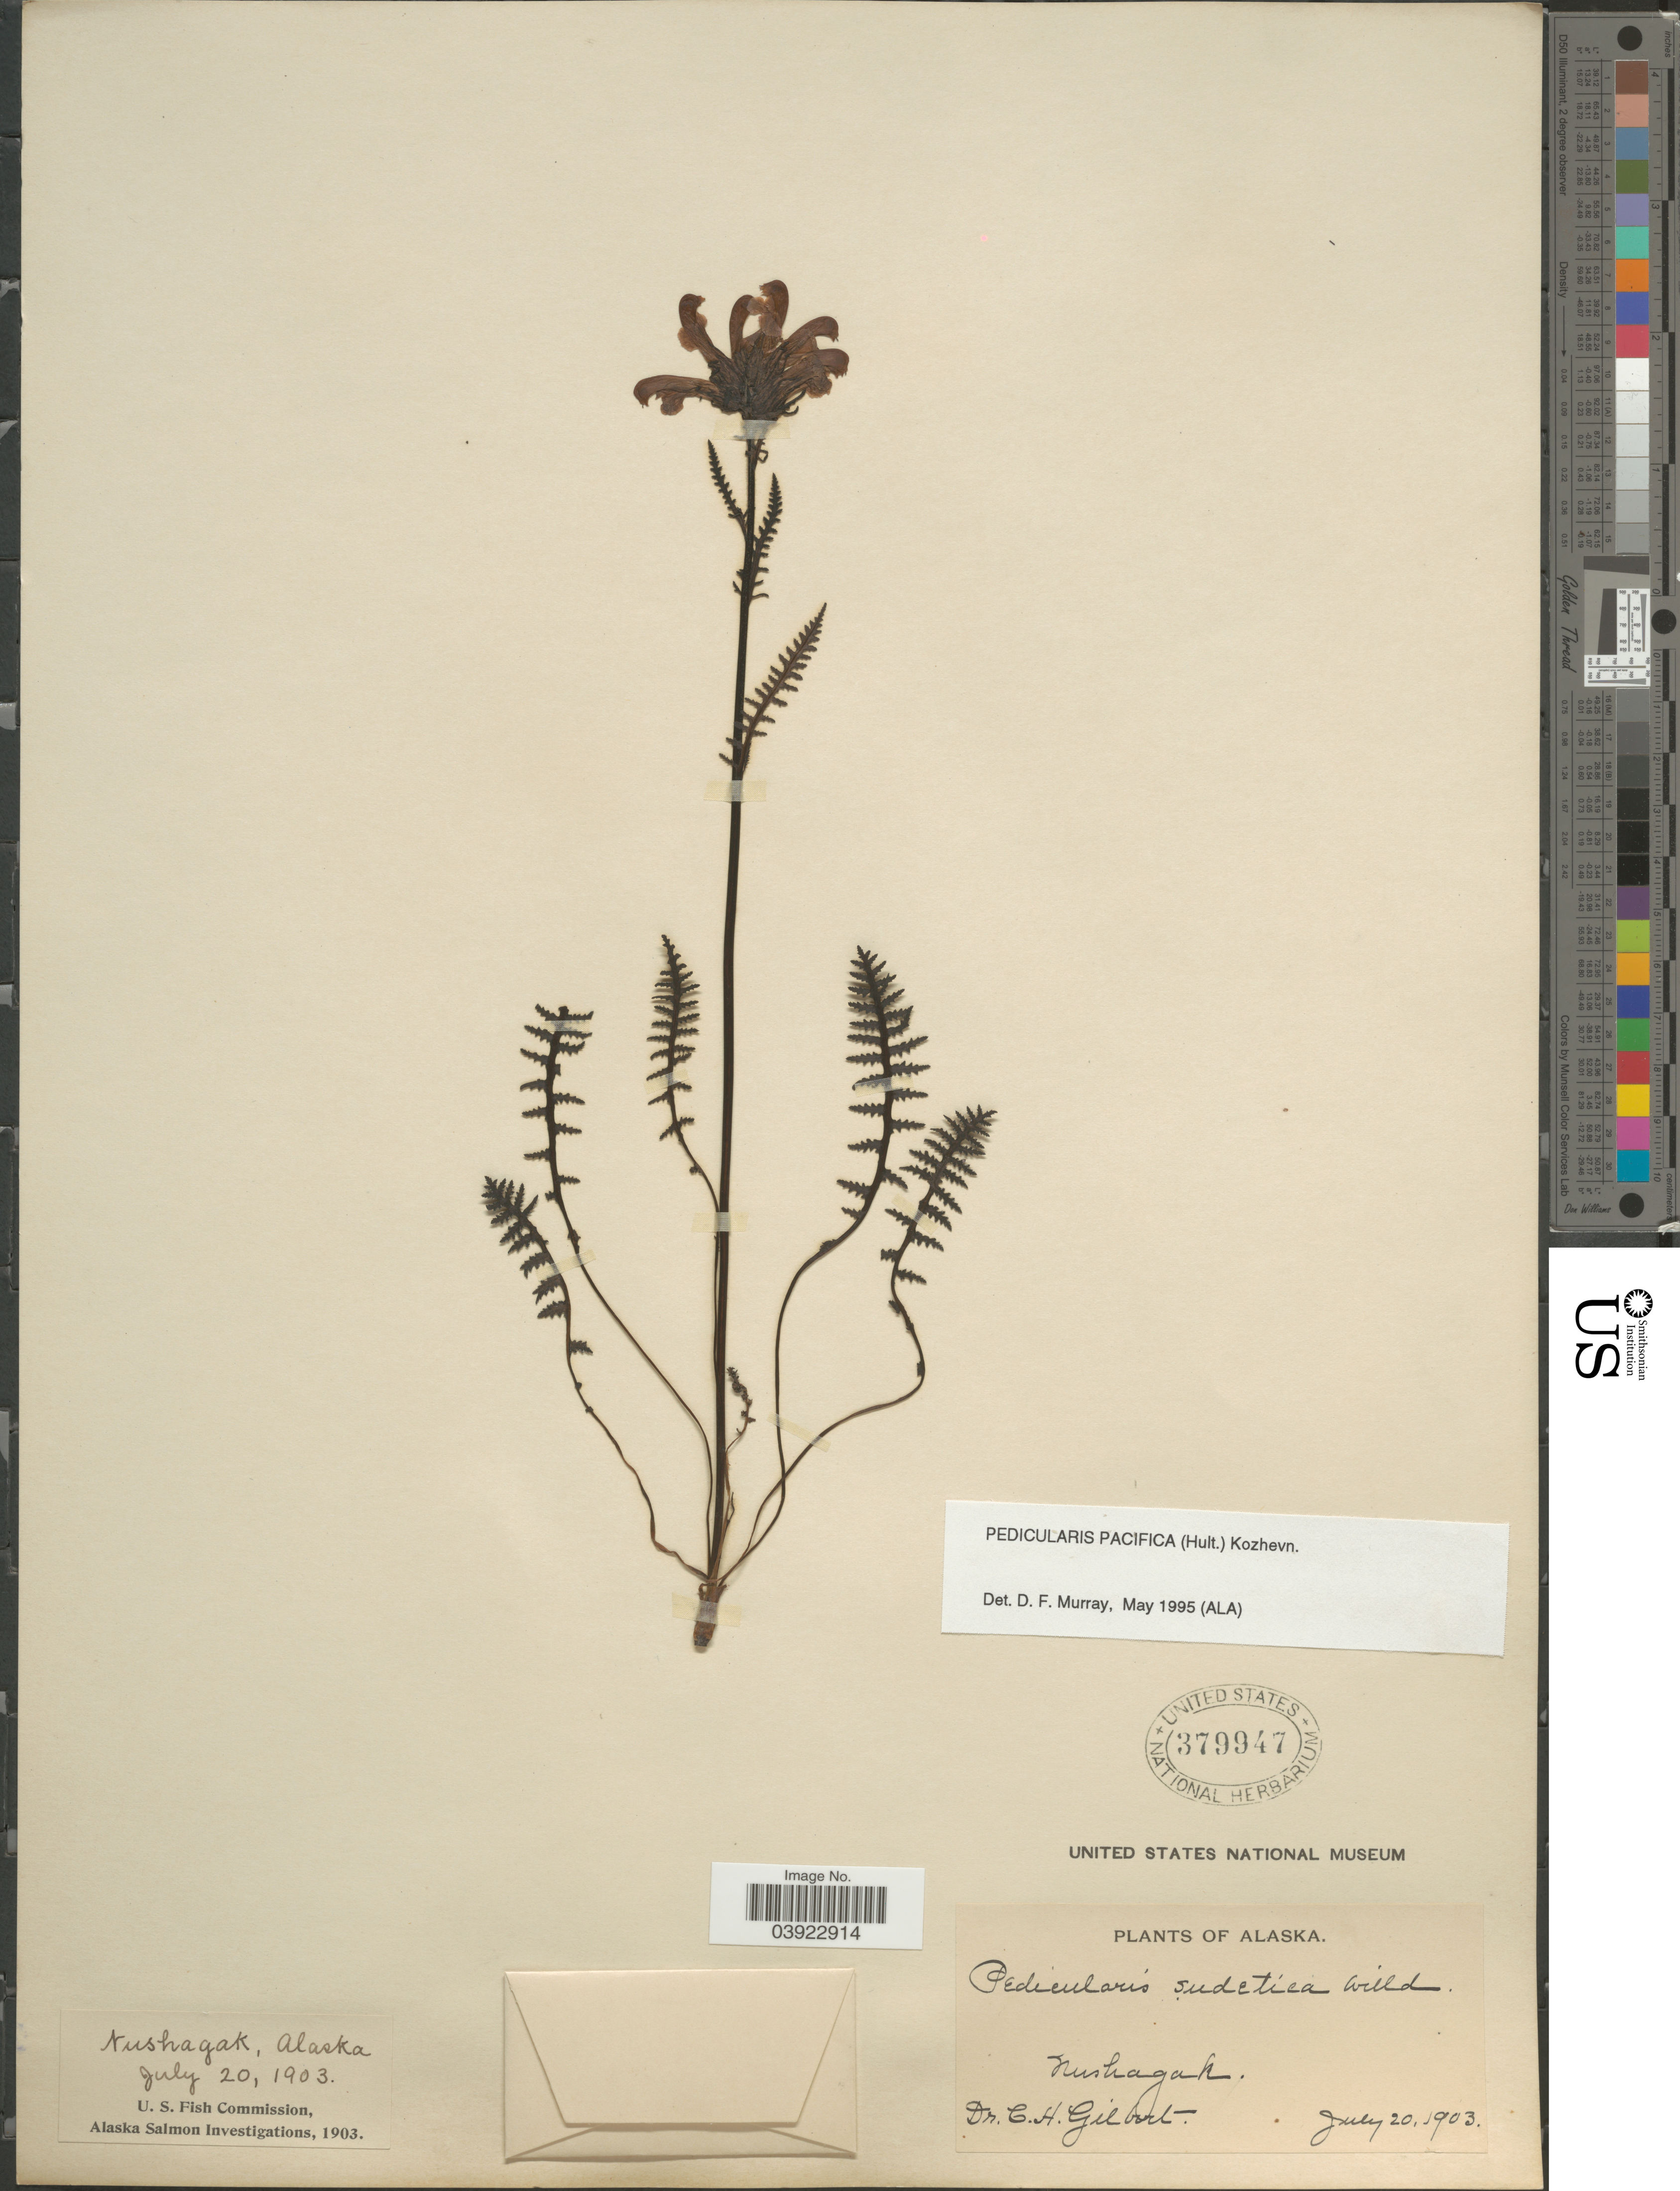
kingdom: Plantae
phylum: Tracheophyta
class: Magnoliopsida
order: Lamiales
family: Orobanchaceae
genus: Pedicularis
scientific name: Pedicularis pacifica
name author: (Hultén) Kozhevn.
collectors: C. Gilbert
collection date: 1903-07-20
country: United States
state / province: Alaska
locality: Nushugak.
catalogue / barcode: US 379947